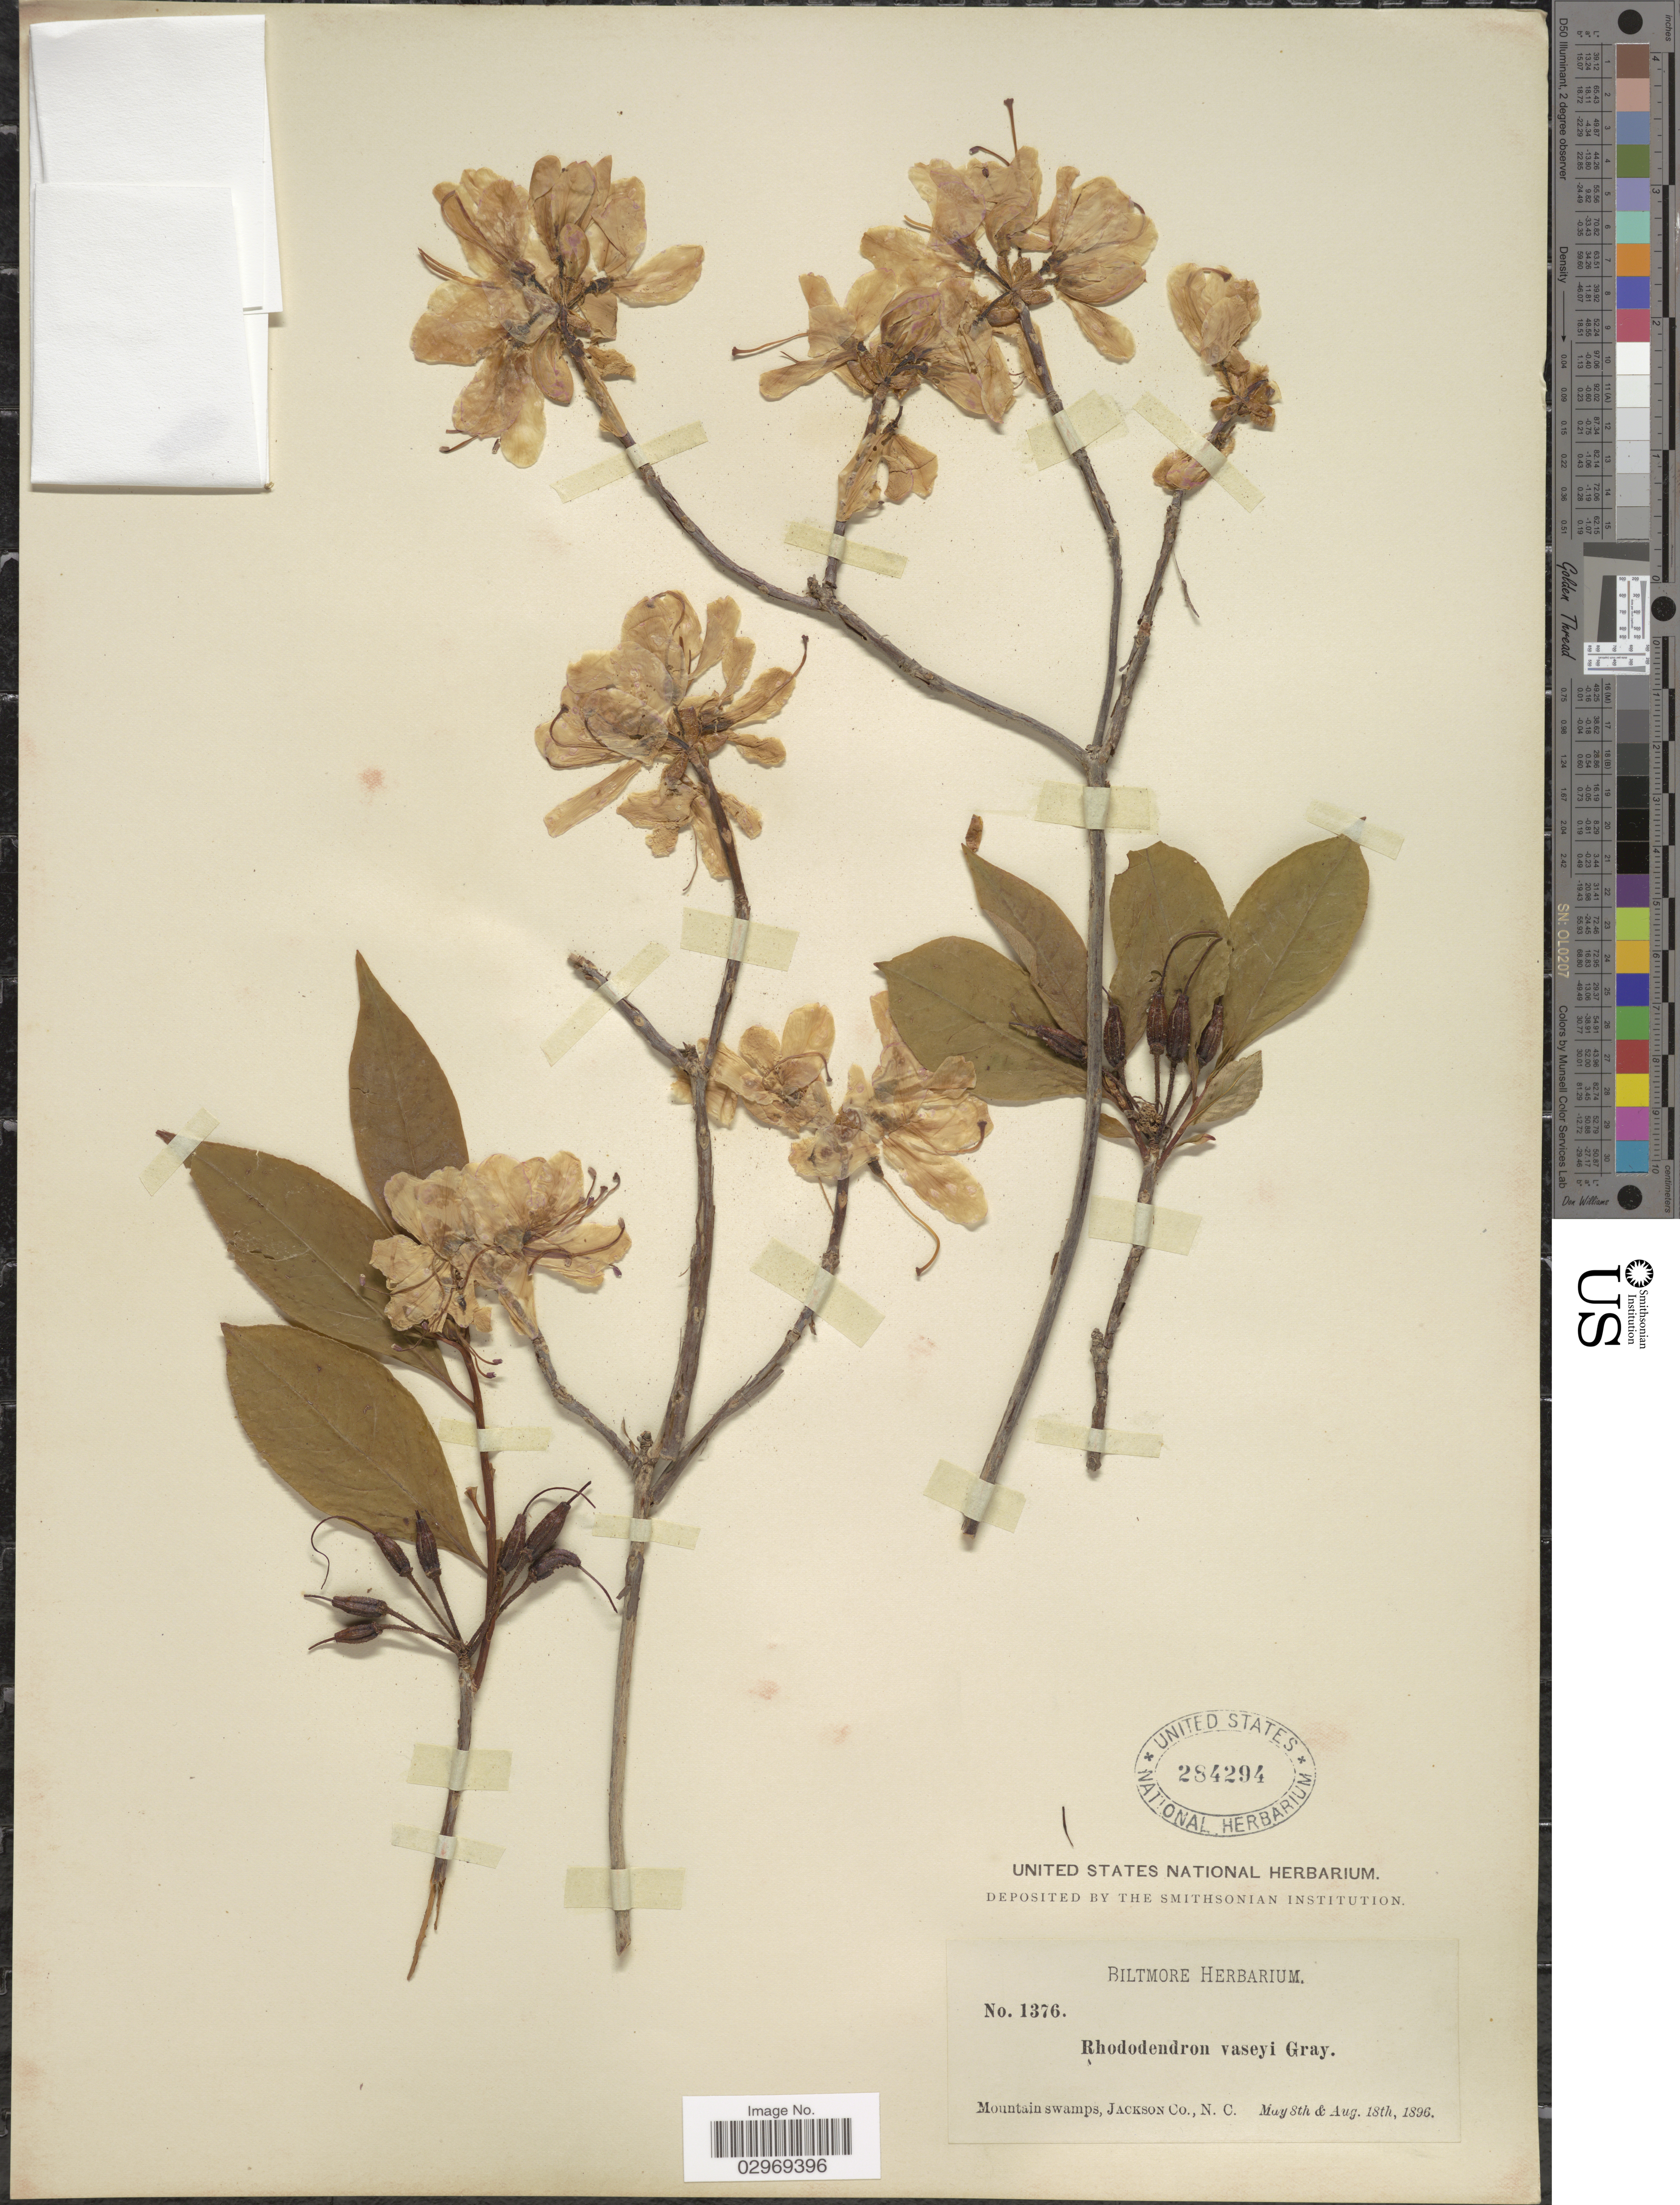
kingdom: Plantae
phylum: Tracheophyta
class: Magnoliopsida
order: Ericales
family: Ericaceae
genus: Rhododendron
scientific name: Rhododendron vaseyi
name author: A. Gray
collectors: ex herb. Biltmore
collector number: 1376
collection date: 1896-05-08/1896-08-18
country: United States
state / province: North Carolina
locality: Mountain swamps, Jackson Co.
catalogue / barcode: US 284294